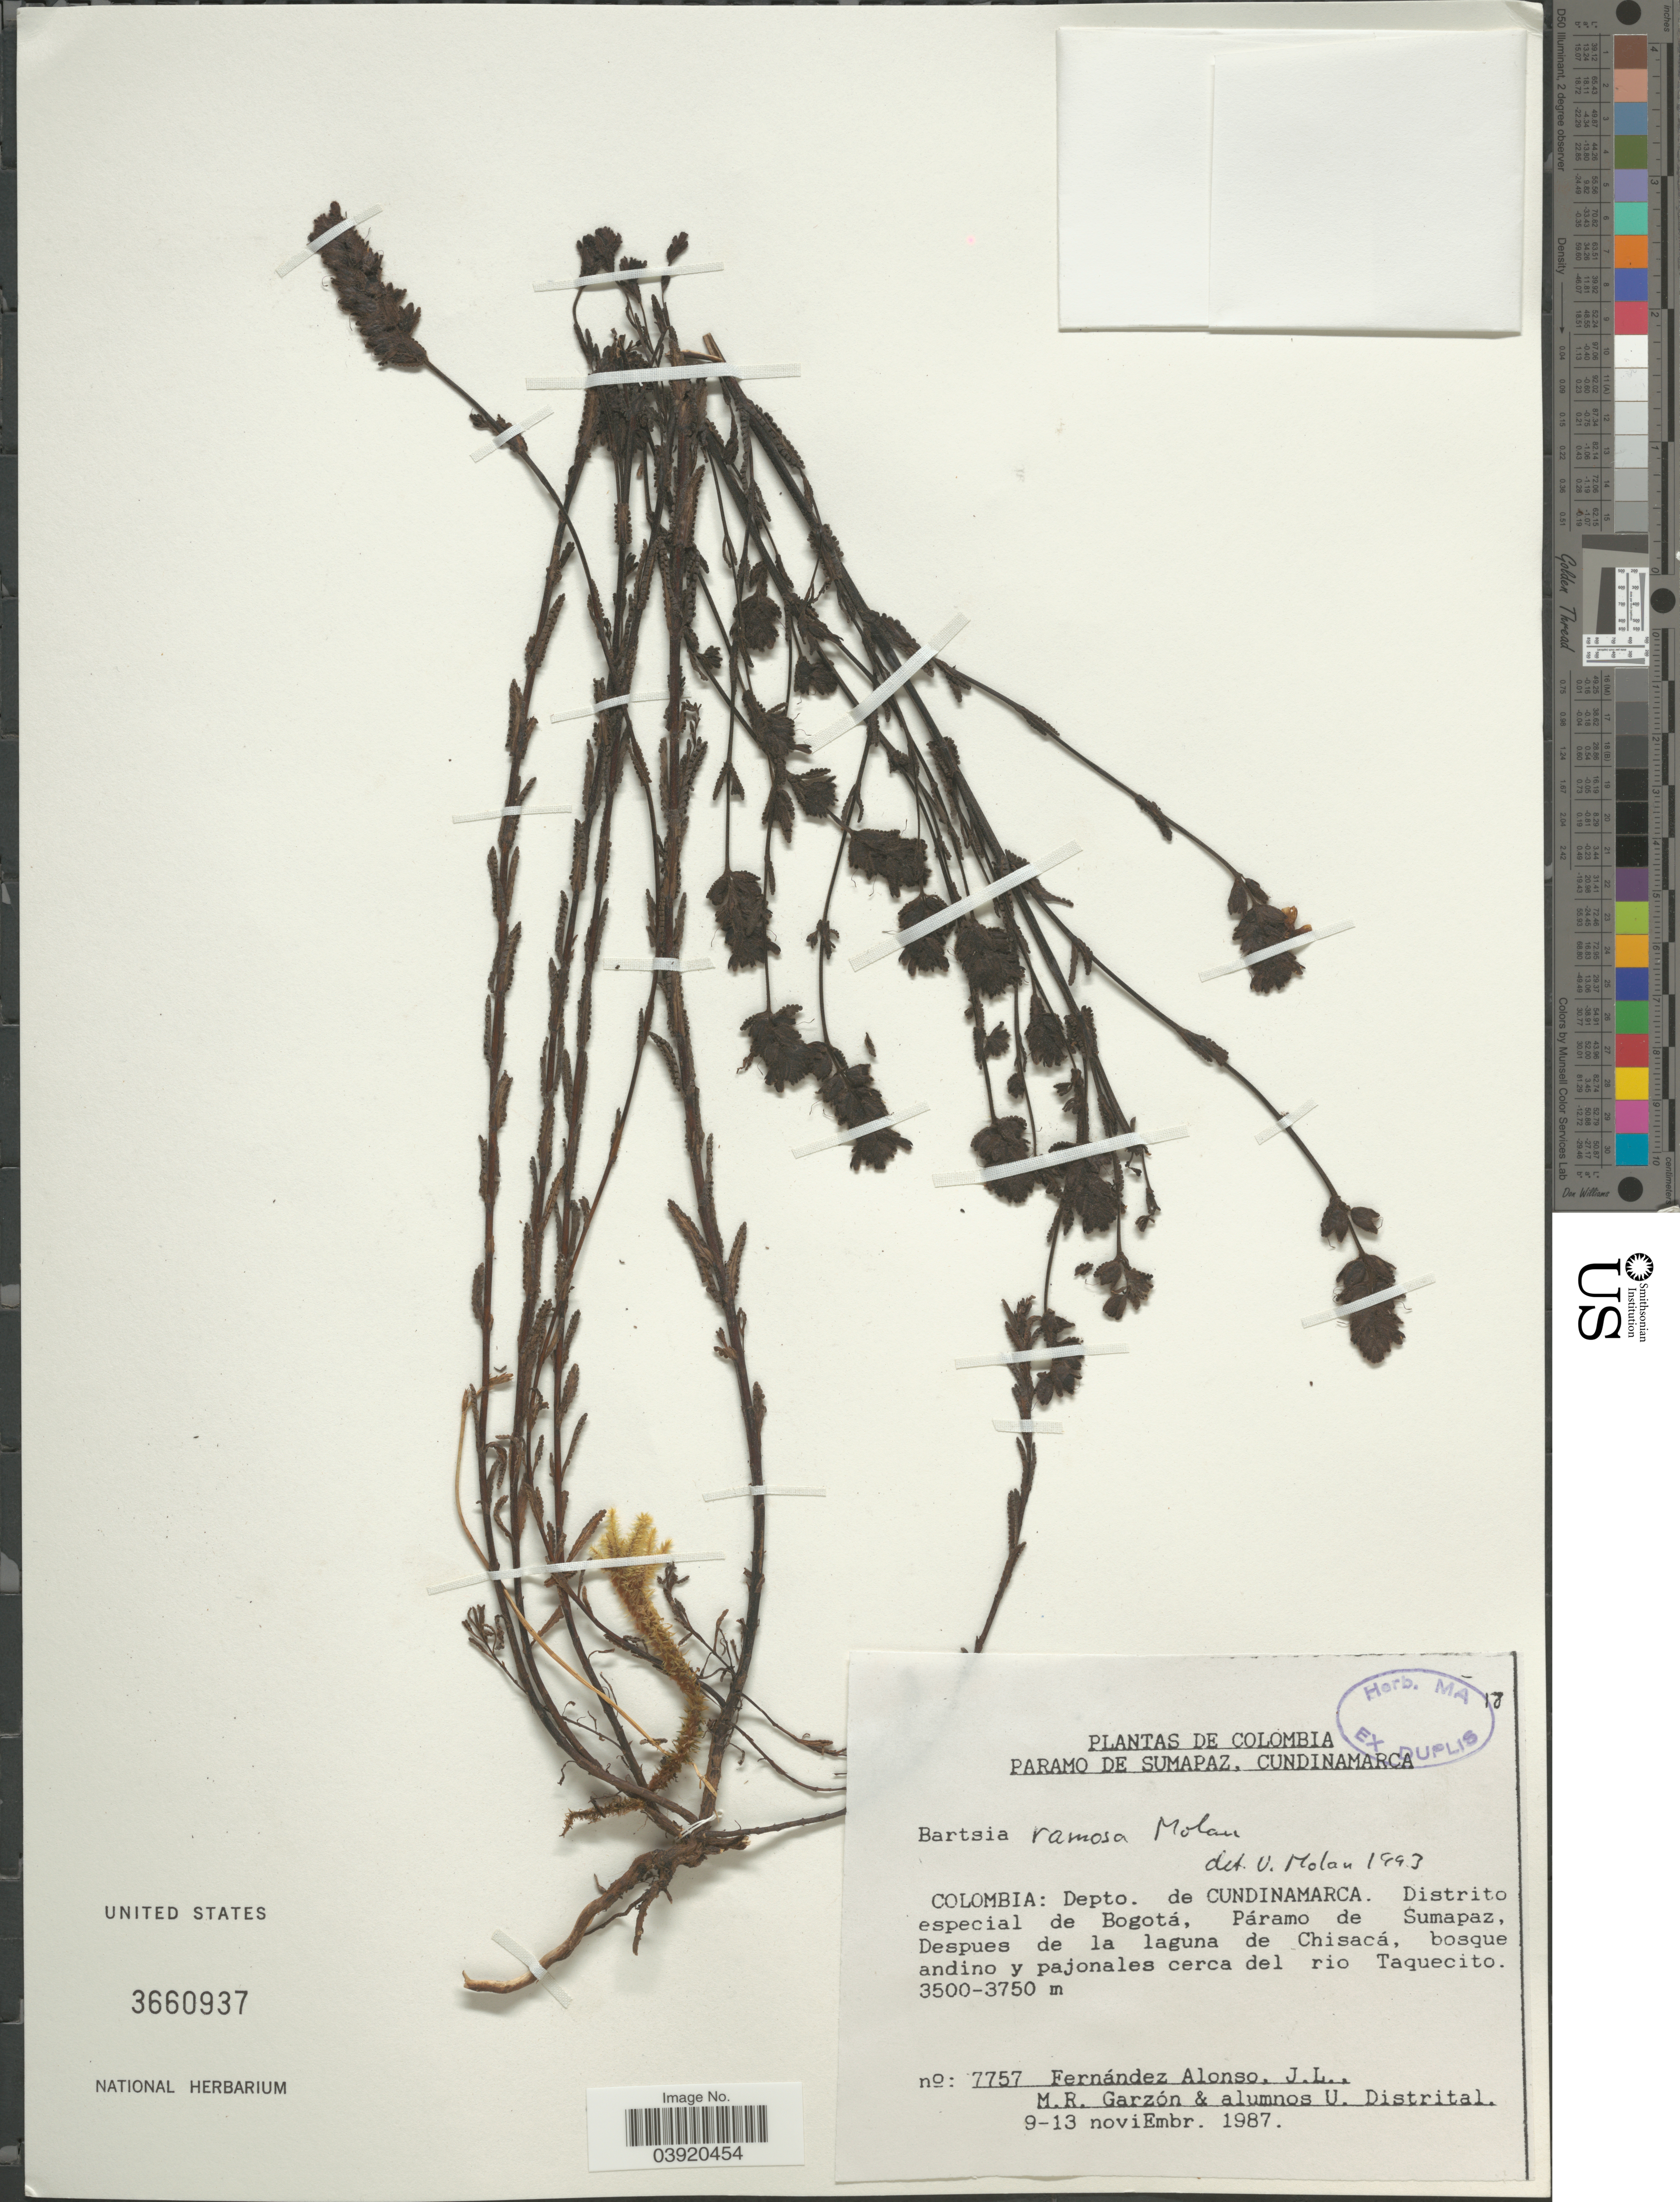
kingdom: Plantae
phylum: Tracheophyta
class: Magnoliopsida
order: Lamiales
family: Orobanchaceae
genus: Bartsia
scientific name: Bartsia ramosa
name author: Molau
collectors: J. Fernandez-Alonso, M. Garzón & Alumnos U. Distrital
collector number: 7757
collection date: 1987-11-09/1987-11-13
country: Colombia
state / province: Cundinamarca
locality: Paramo de Sumapaz. Depto. de Cundinamarca. Distrito especial de Bogotá, Páramo de Sumapaz, Despues de la laguna de Chisacá, bosque andino y pajonales cerca del rio Taquecito.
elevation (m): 3500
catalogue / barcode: US 3660937